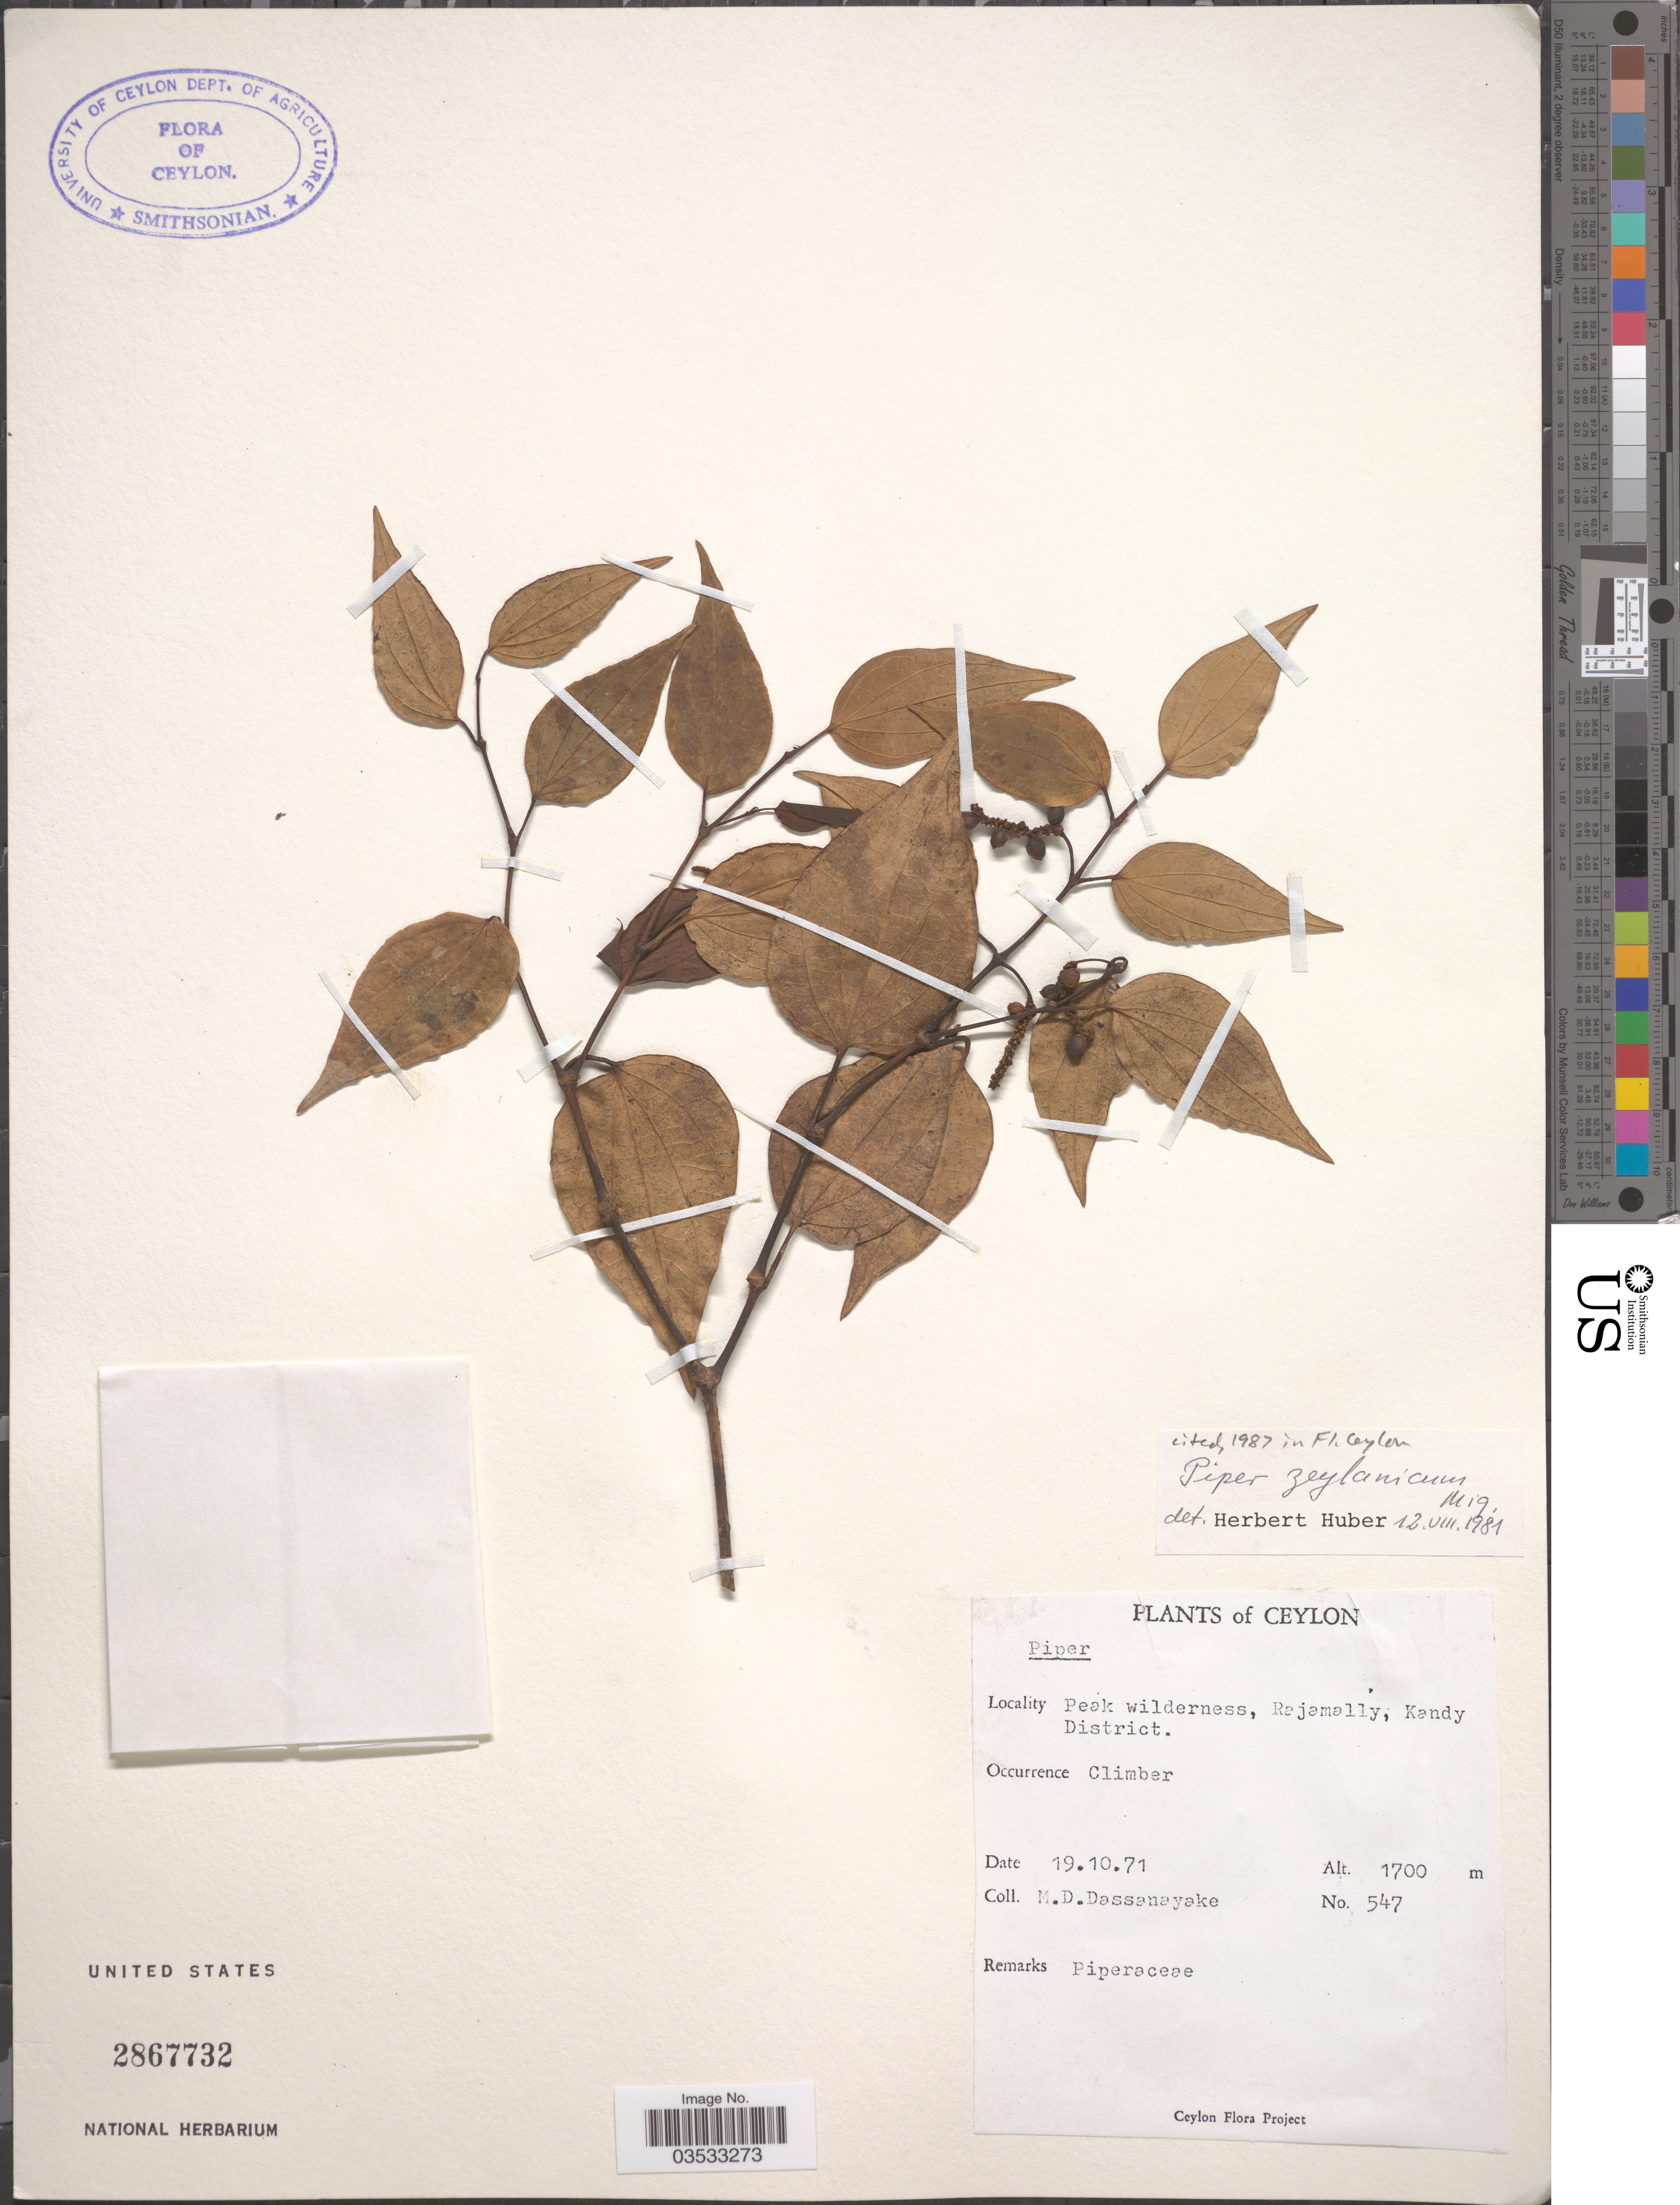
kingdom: Plantae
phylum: Tracheophyta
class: Magnoliopsida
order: Piperales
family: Piperaceae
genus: Piper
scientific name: Piper zeylanicum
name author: Miq.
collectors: M. D. Dassanayake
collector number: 547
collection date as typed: Transcribed d/m/y: 19/10/71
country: Sri Lanka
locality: Ceylon. Peak wilderness, Rajamaly, Kandy District.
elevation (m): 1700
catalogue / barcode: US 2867732